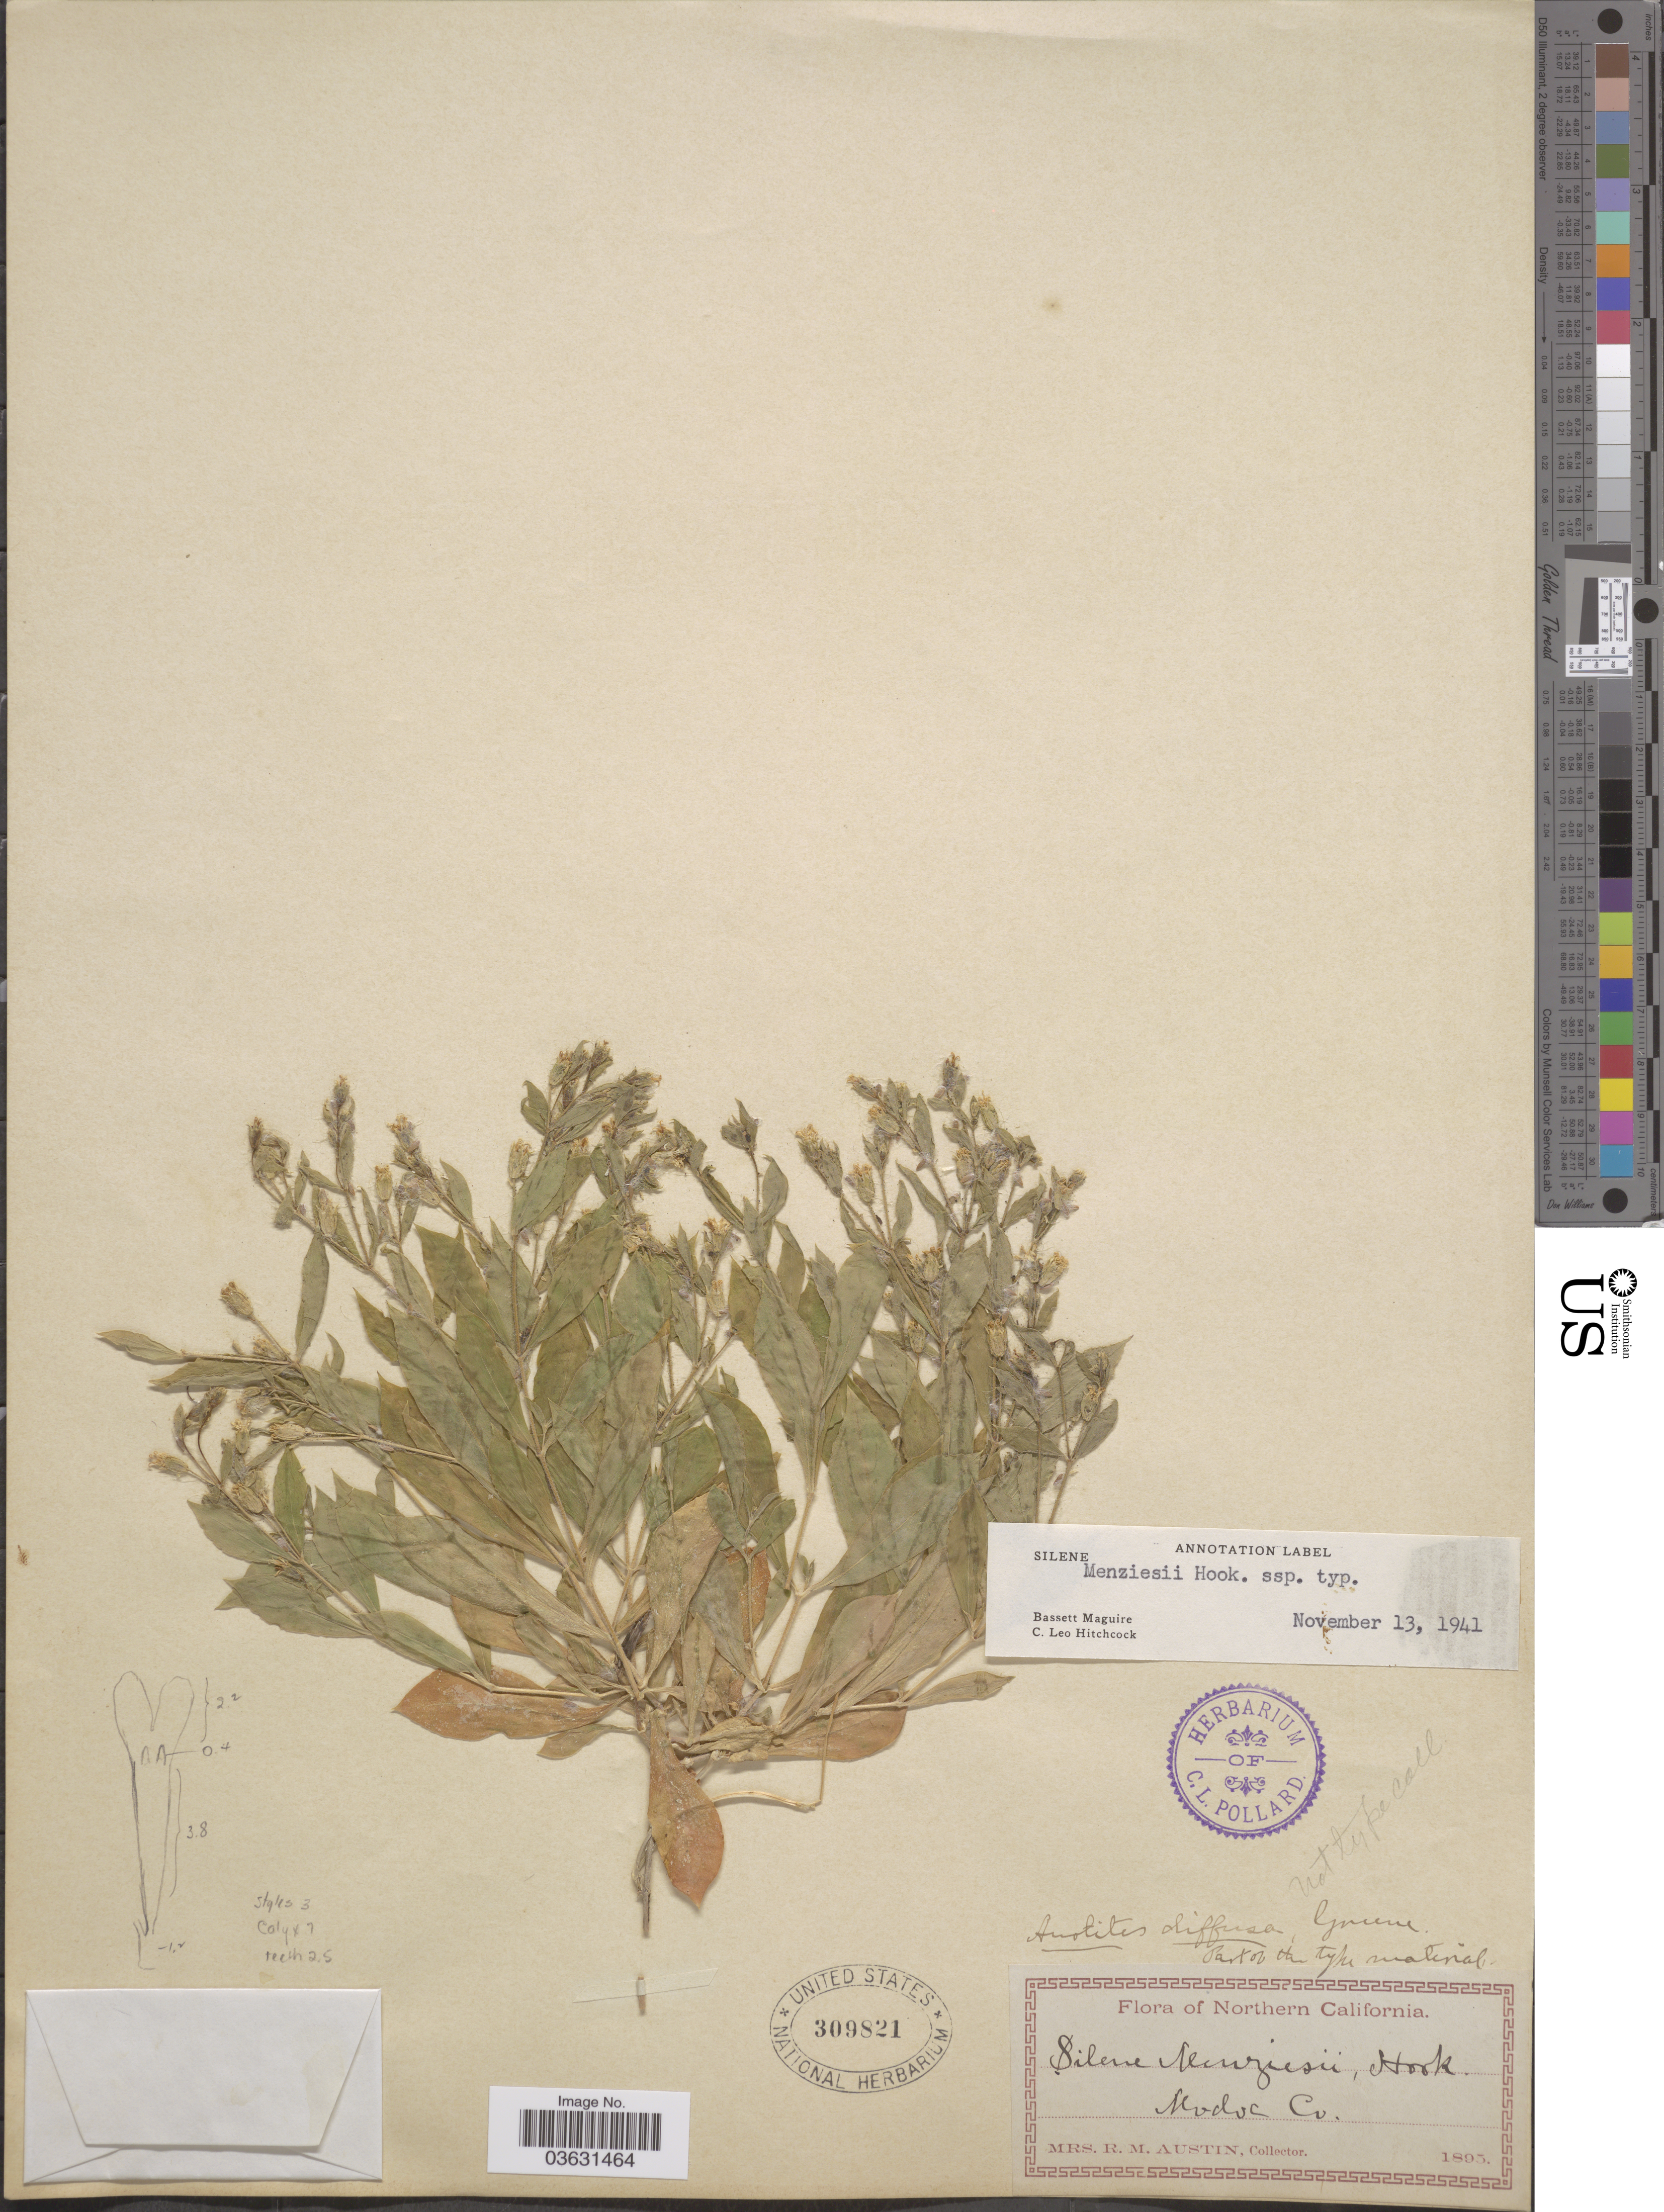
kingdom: Plantae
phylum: Tracheophyta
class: Magnoliopsida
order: Caryophyllales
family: Caryophyllaceae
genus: Silene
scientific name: Silene menziesii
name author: Hook.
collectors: R. Austin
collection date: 1895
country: United States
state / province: California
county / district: Modoc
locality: Northern California. Modoc Co.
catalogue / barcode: US 309821